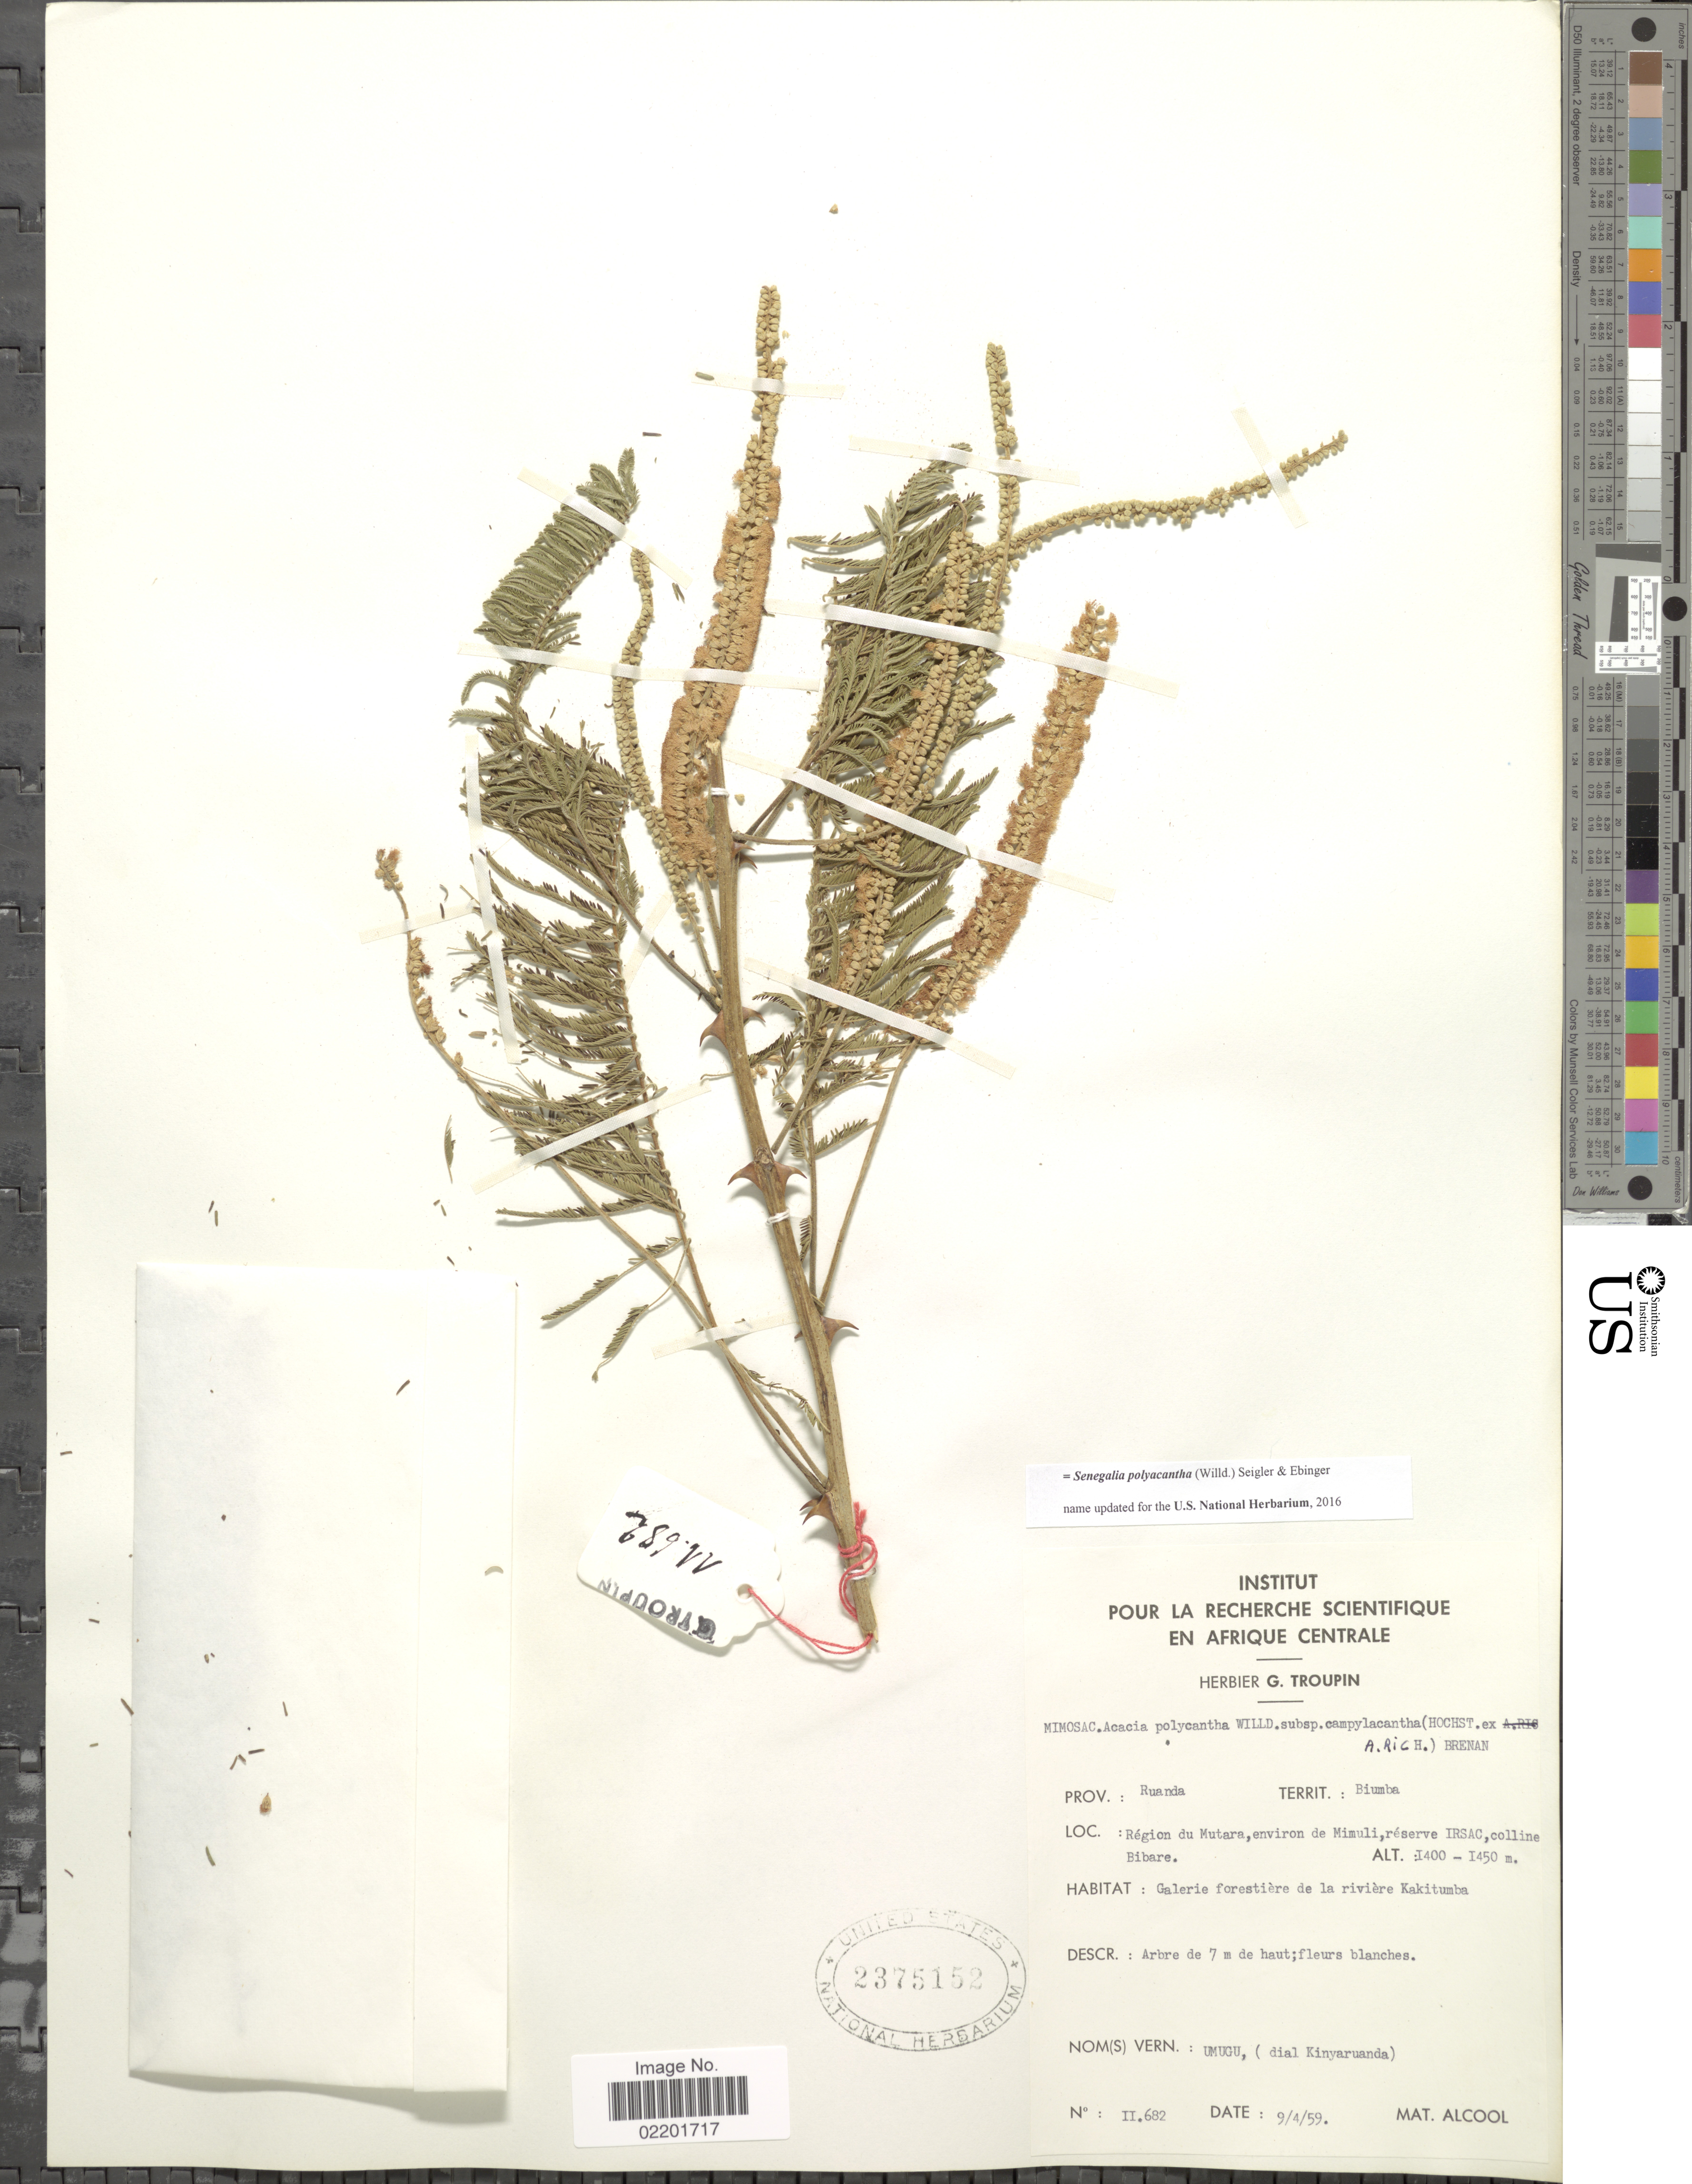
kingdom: Plantae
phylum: Tracheophyta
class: Magnoliopsida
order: Fabales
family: Fabaceae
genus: Senegalia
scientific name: Senegalia polyacantha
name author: (Willd.) Seigler & Ebinger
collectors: ex herb. G. Troupin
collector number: II682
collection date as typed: Transcribed d/m/y: 9/4/59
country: Rwanda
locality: Biumba, region du Mutara, environ de Mimuli, reserve IRSAC, colline Bibare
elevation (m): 1400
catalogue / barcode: US 2375152